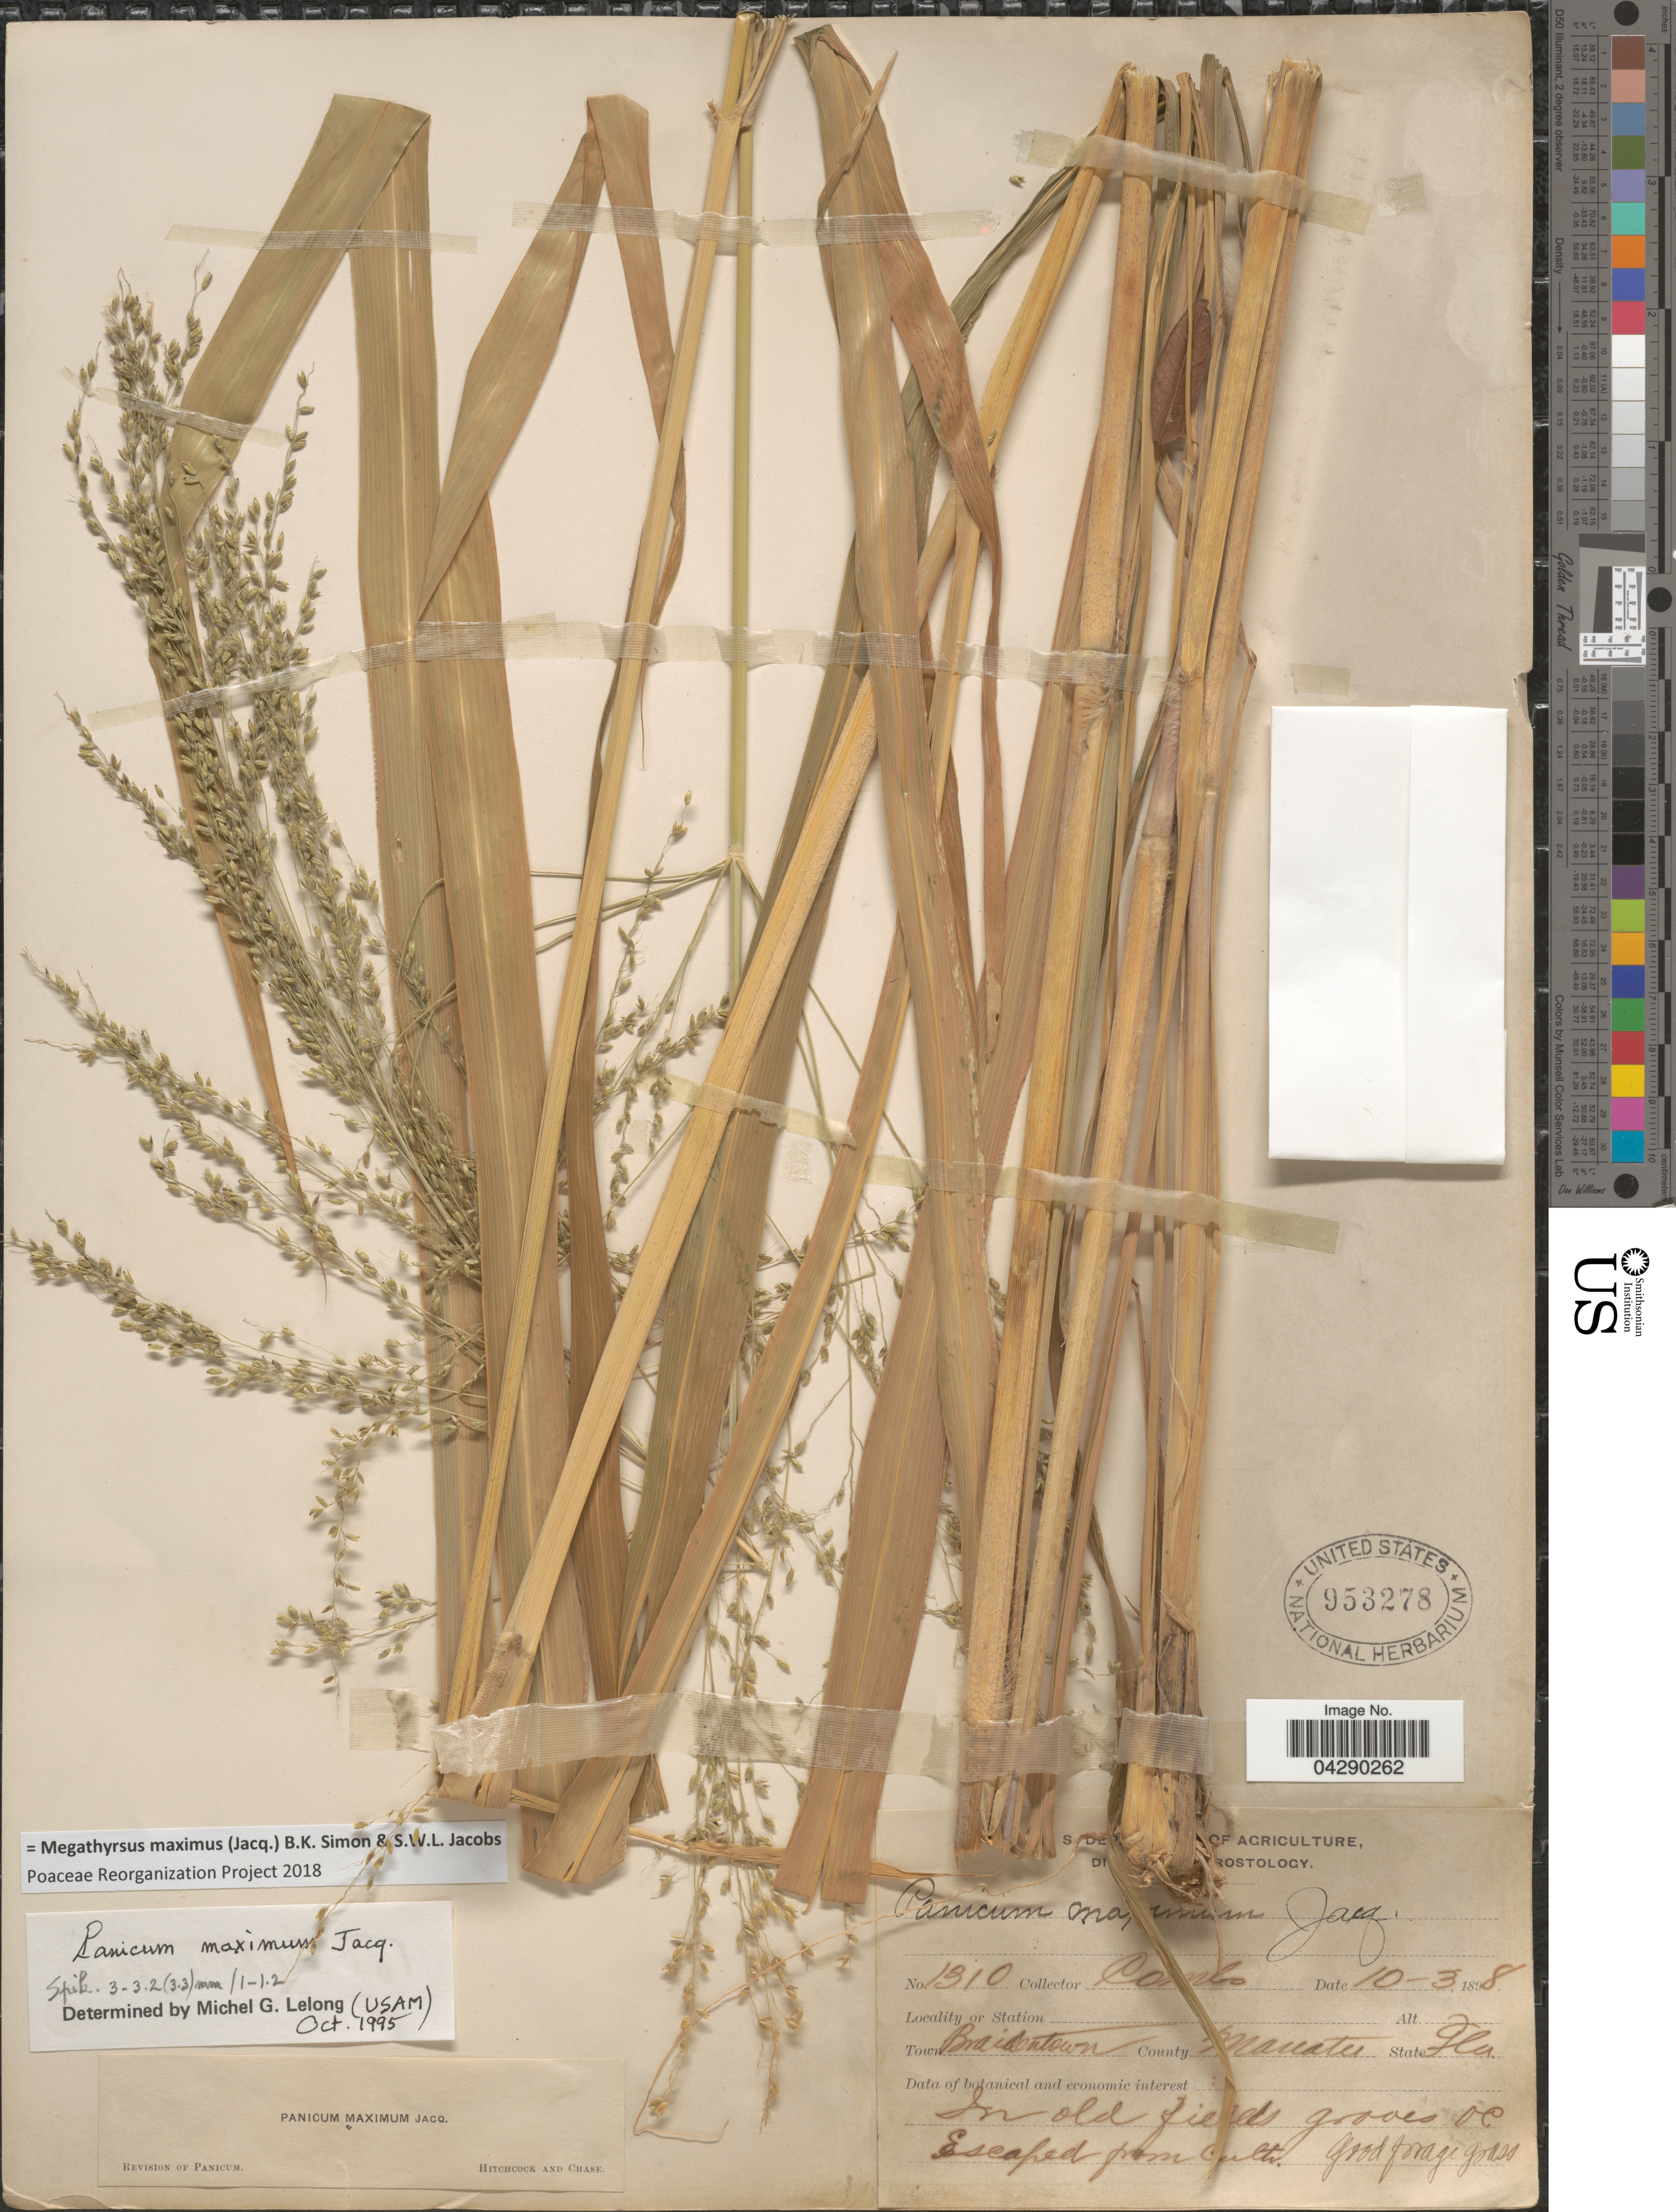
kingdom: Plantae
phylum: Tracheophyta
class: Liliopsida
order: Poales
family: Poaceae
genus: Megathyrsus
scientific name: Megathyrsus maximus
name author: (Jacq.) B.K. Simon & S.W.L. Jacobs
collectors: -. Combs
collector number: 1310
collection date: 1898-10-03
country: United States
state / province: Florida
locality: Town Braidentown. County Manatee.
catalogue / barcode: US 953278